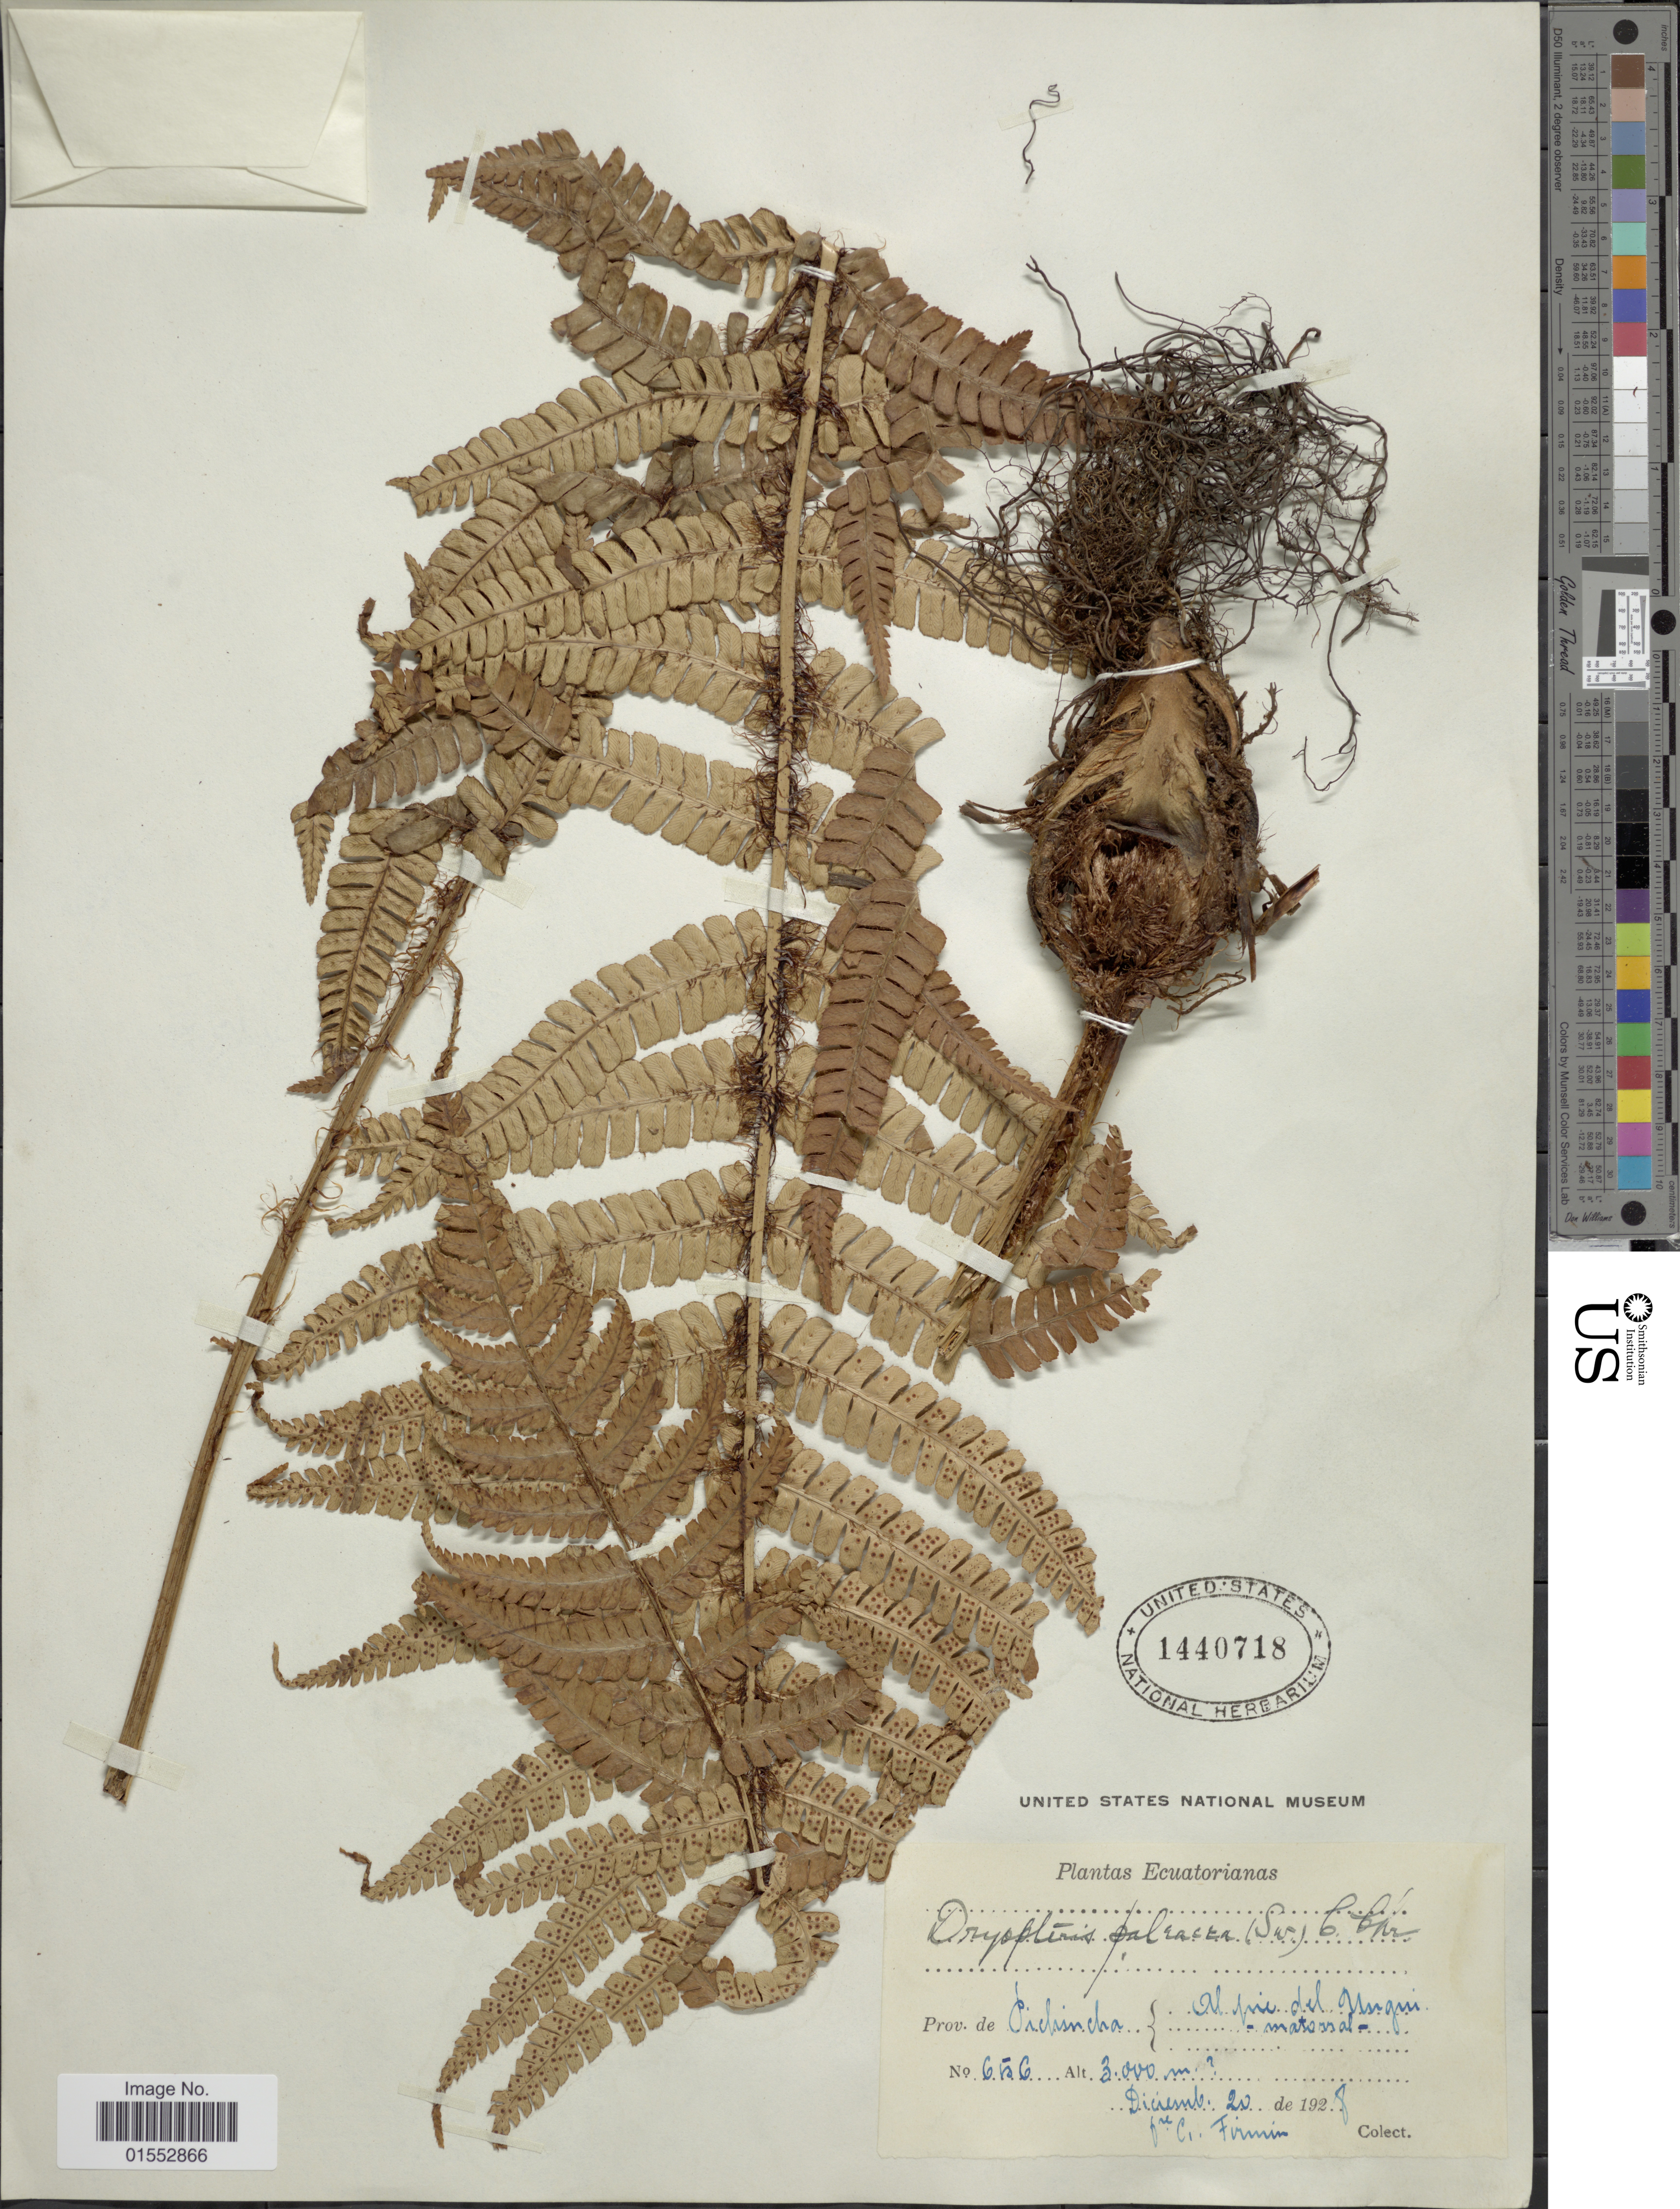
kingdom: Plantae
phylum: Tracheophyta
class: Polypodiopsida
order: Polypodiales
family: Dryopteridaceae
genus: Dryopteris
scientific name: Dryopteris wallichiana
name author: (Spreng.) Hyl.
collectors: F. Firmin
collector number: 656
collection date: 1928-12-20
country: Ecuador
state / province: Pichincha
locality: Prov. de Pichincha al fri del Urugui, Matorral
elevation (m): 3000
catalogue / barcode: US 1440718